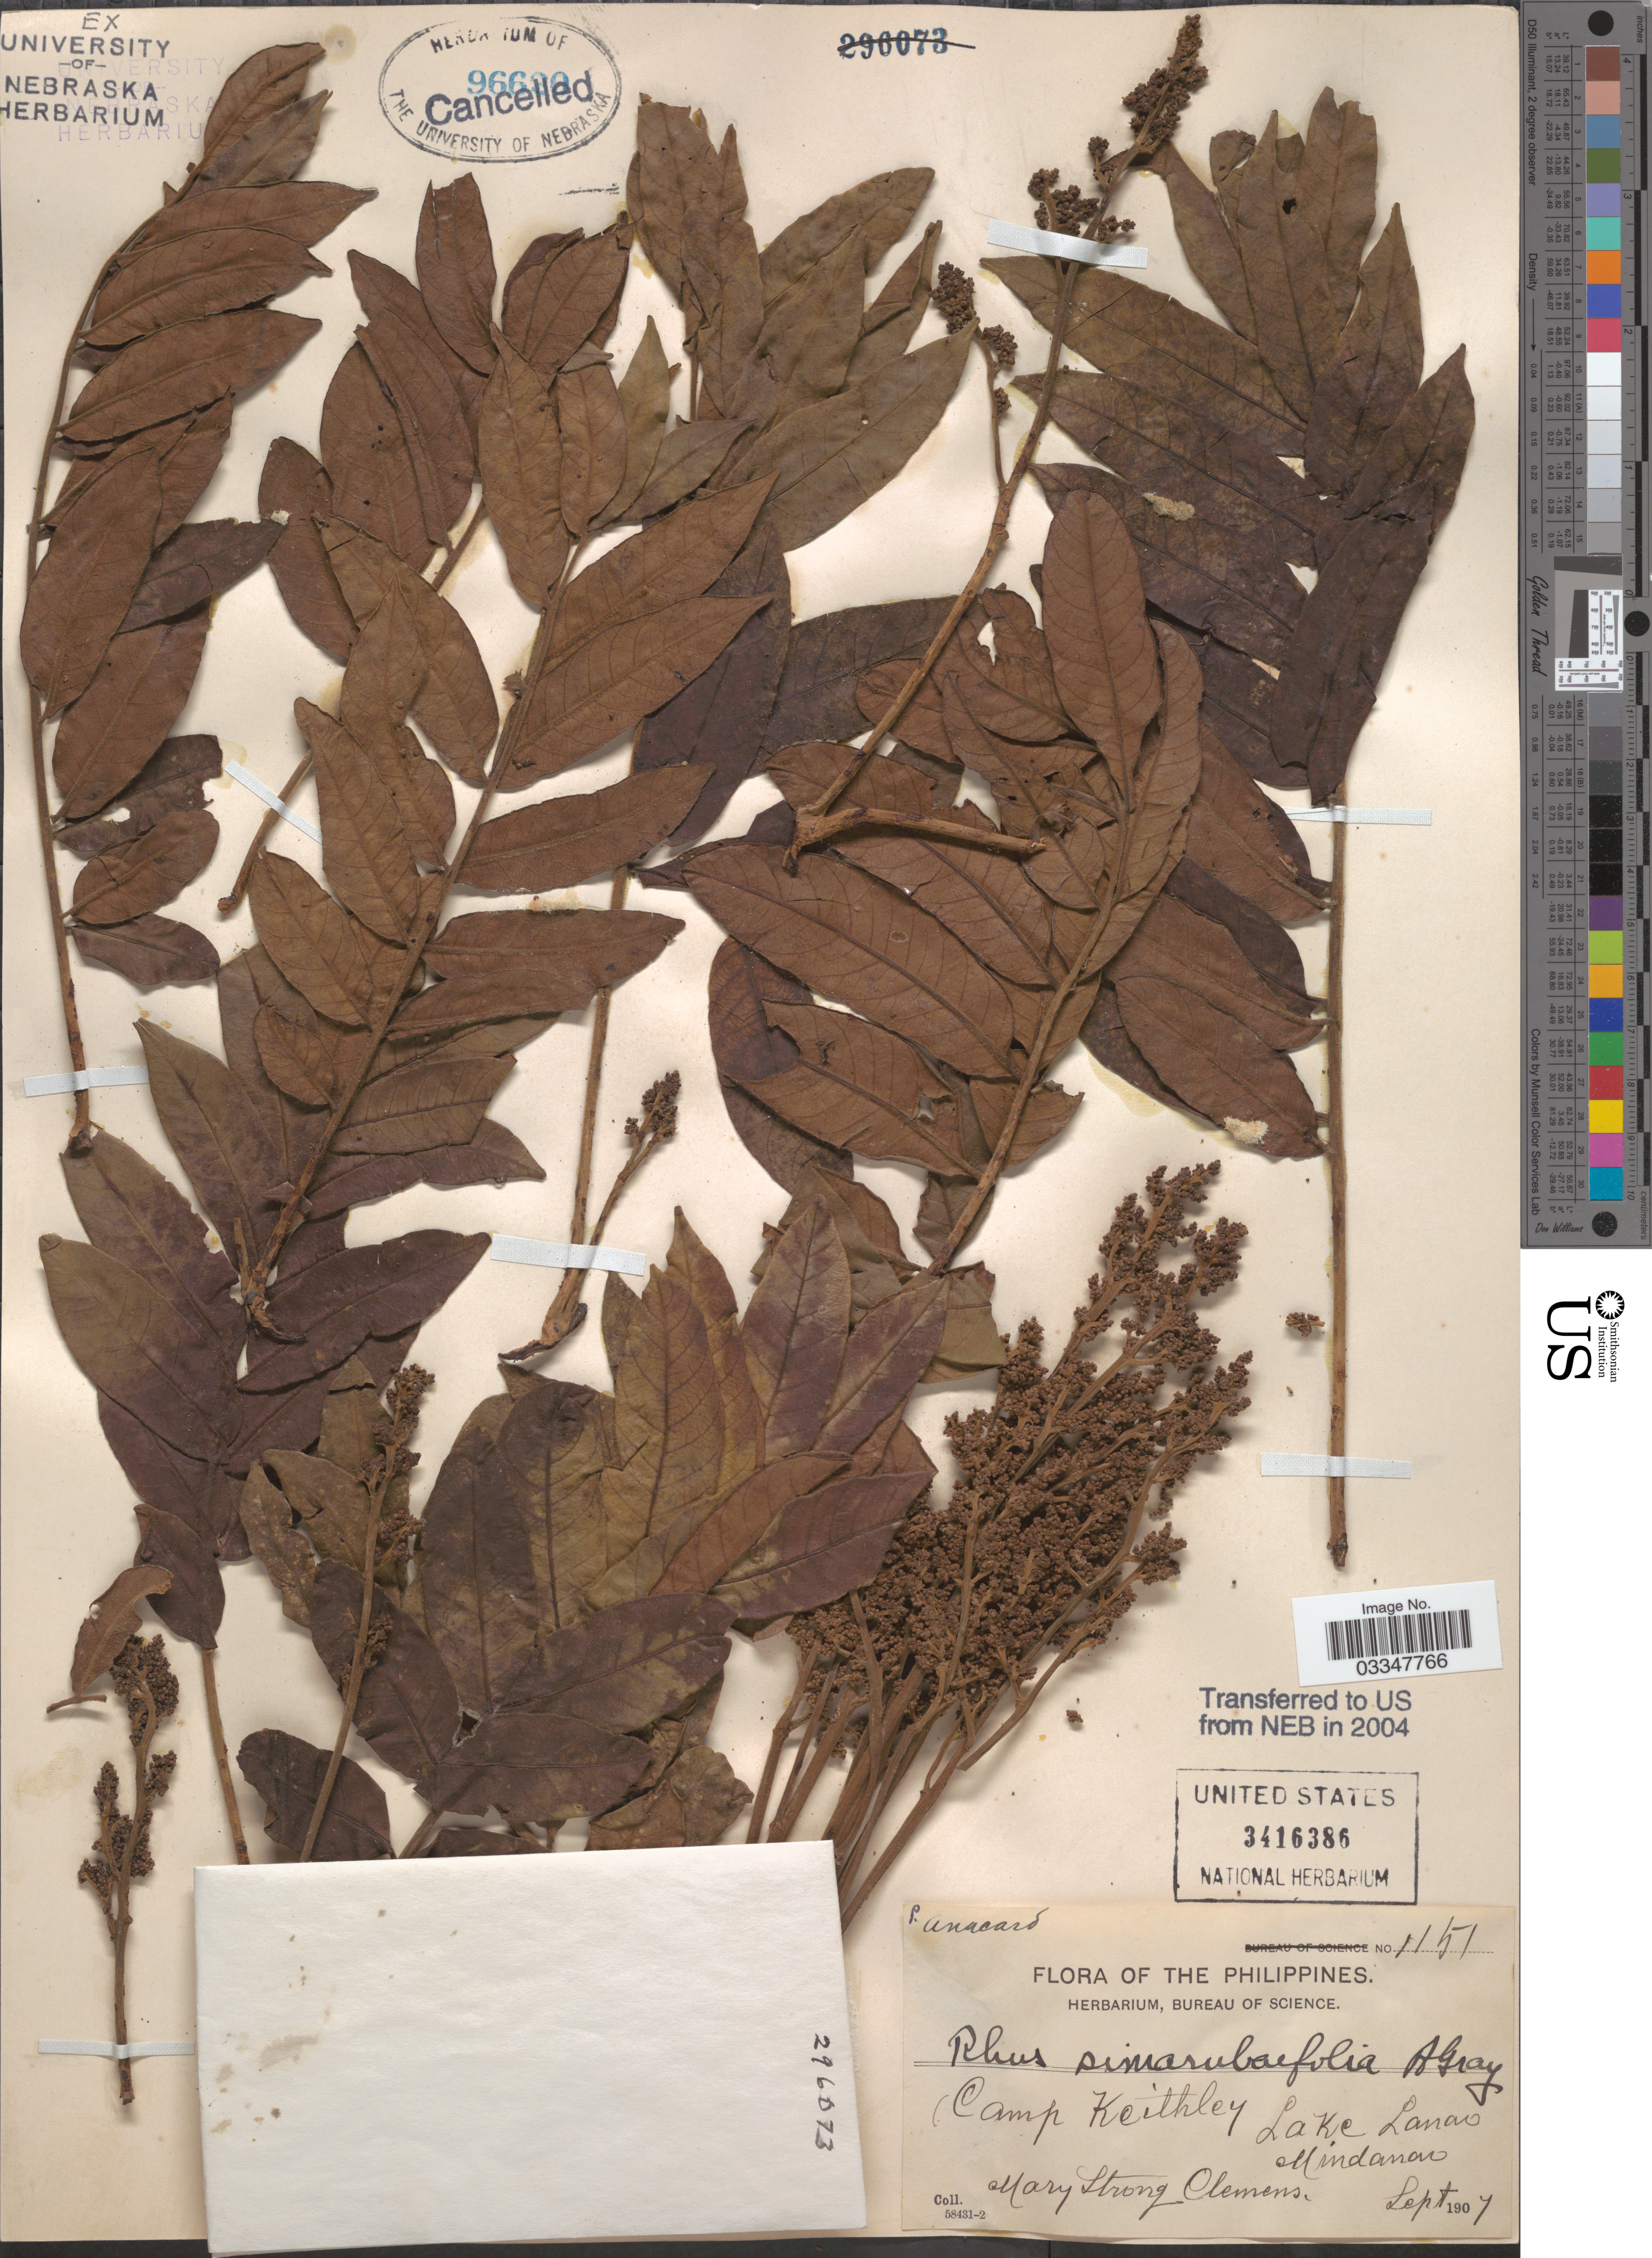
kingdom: Plantae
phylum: Tracheophyta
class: Magnoliopsida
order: Sapindales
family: Anacardiaceae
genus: Rhus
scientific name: Rhus simarubifolia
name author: A. Gray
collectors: M. S. Clemens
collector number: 1151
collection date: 1907-09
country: Philippines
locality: Camp Keithley, Lake Lanao. Mindanao.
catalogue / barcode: US 3416386